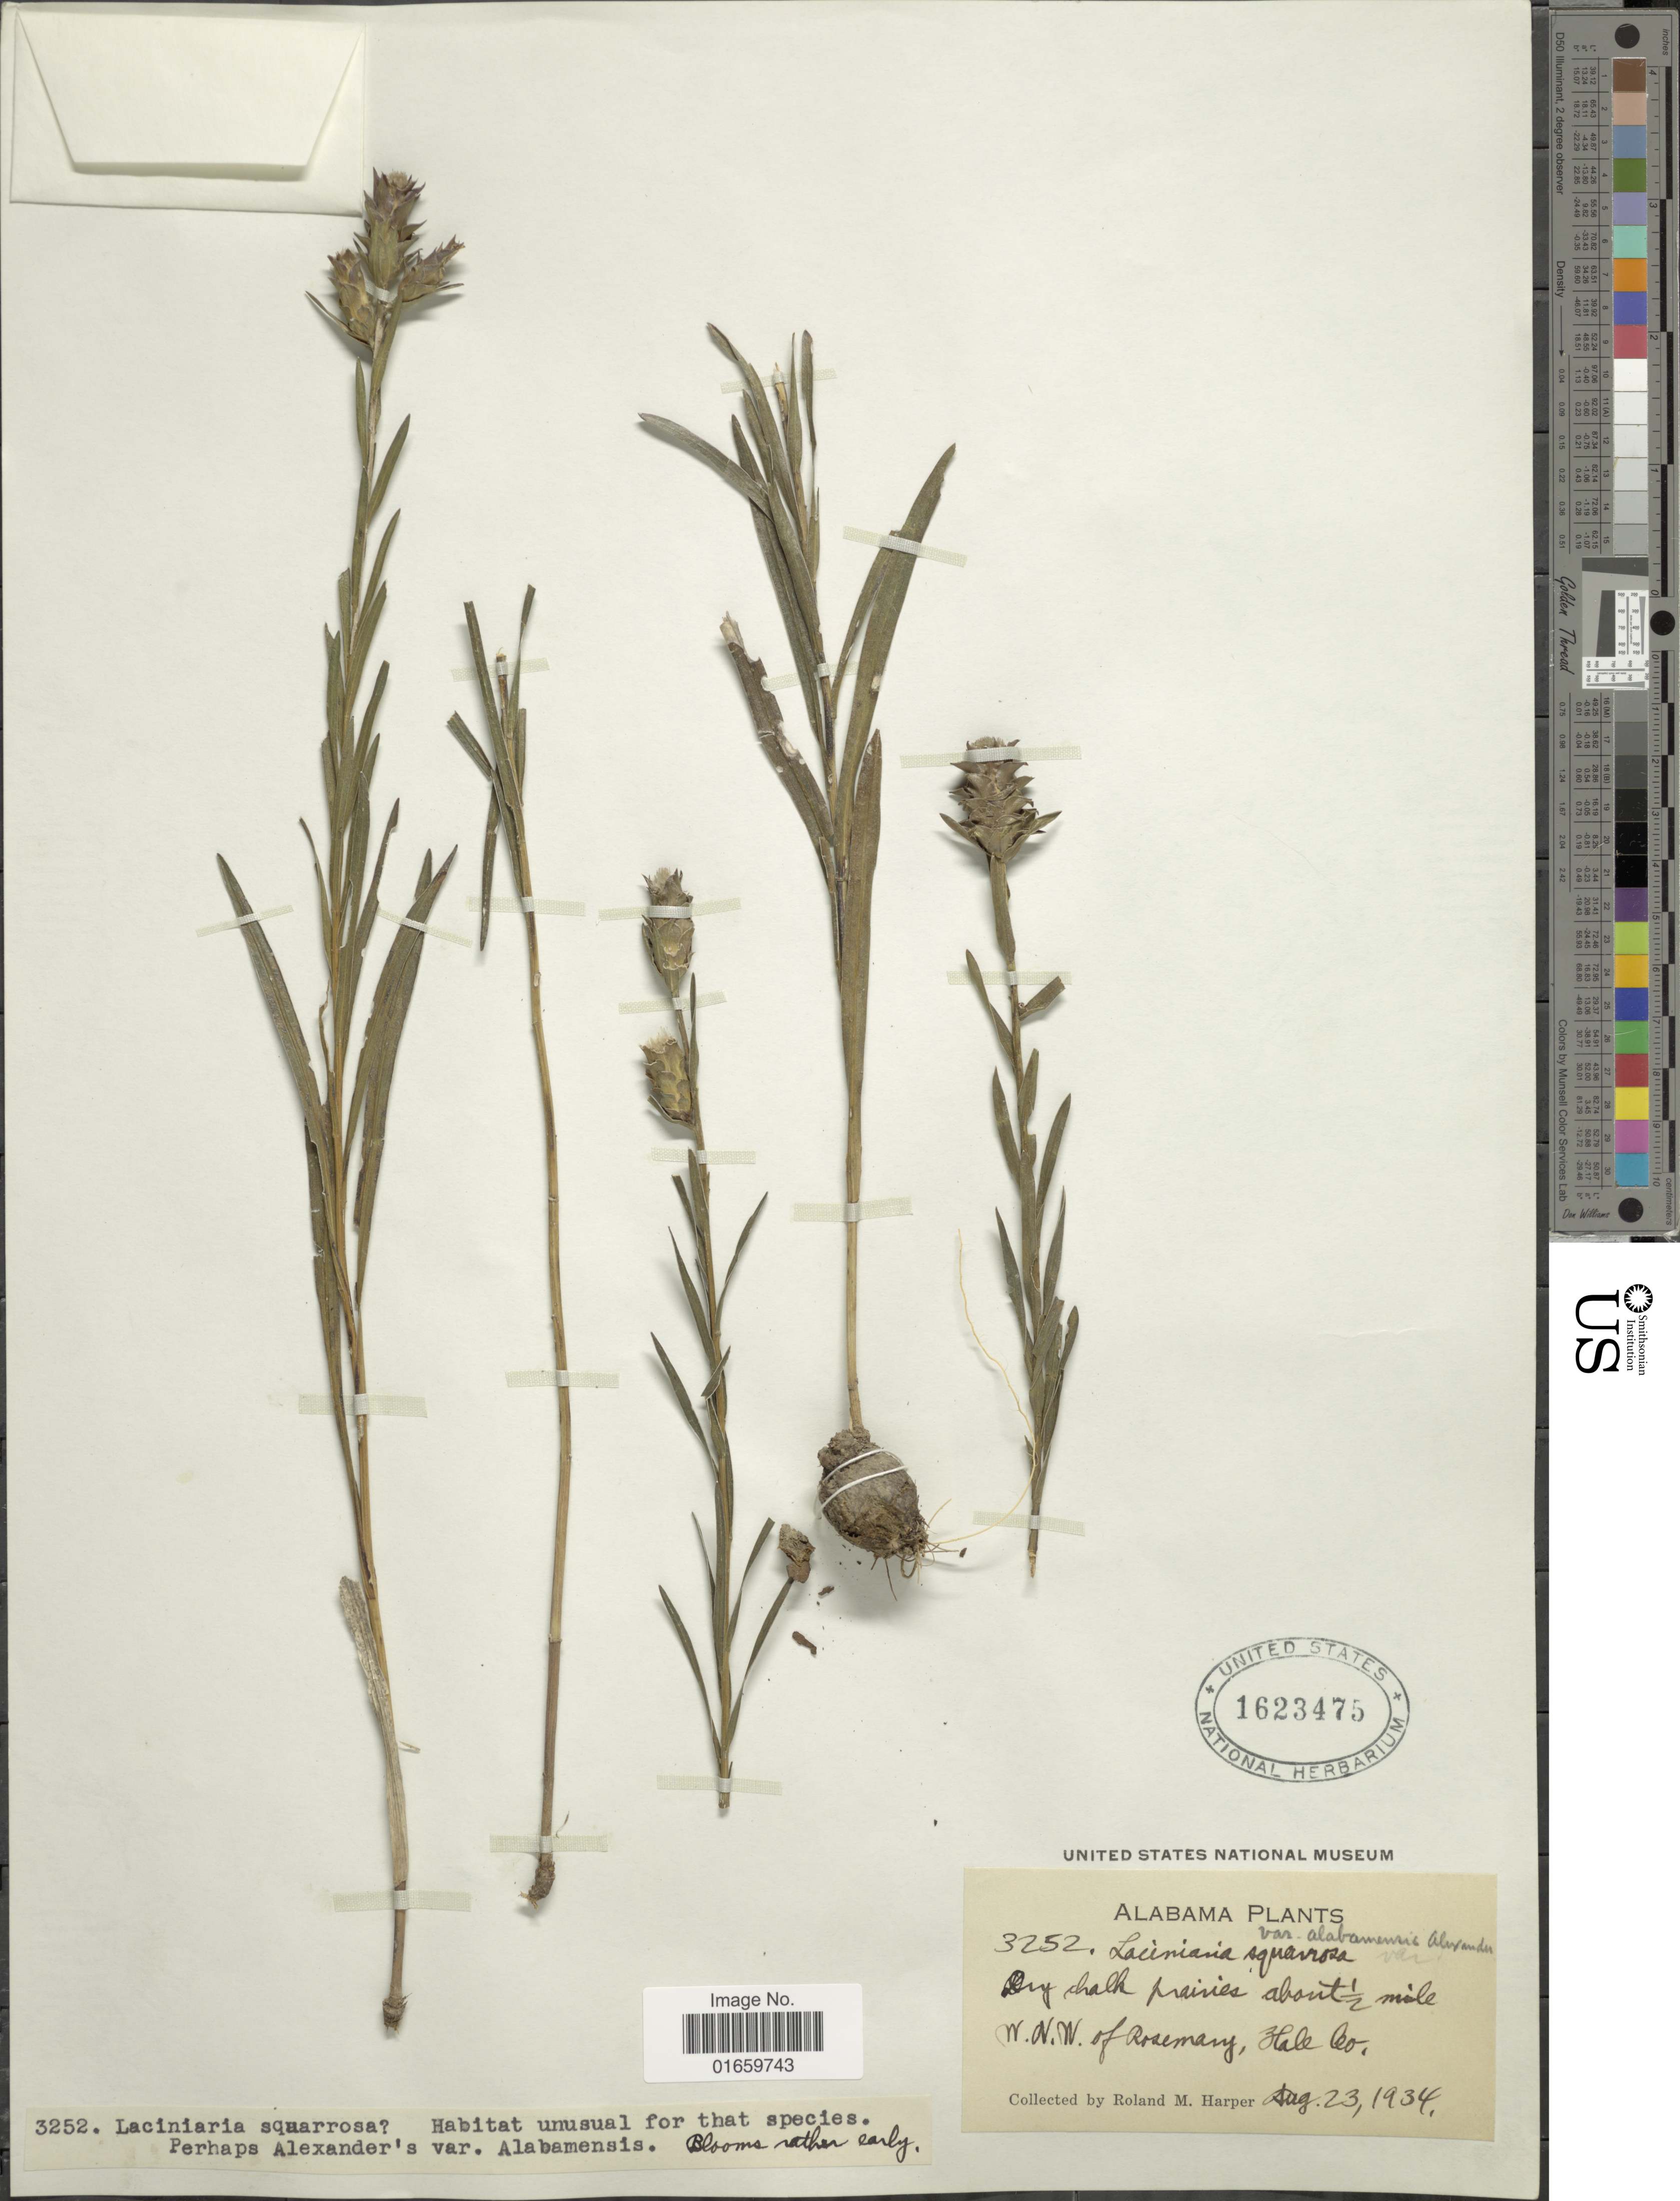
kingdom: Plantae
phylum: Tracheophyta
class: Magnoliopsida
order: Asterales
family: Asteraceae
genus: Liatris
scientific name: Liatris squarrosa var. alabamensis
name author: (Alexander) Gaiser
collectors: R. M. Harper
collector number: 3252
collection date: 1934-08-23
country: United States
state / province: Alabama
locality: About ½mle W. N. W. of rosemary, Hale Co.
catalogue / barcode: US 1623475